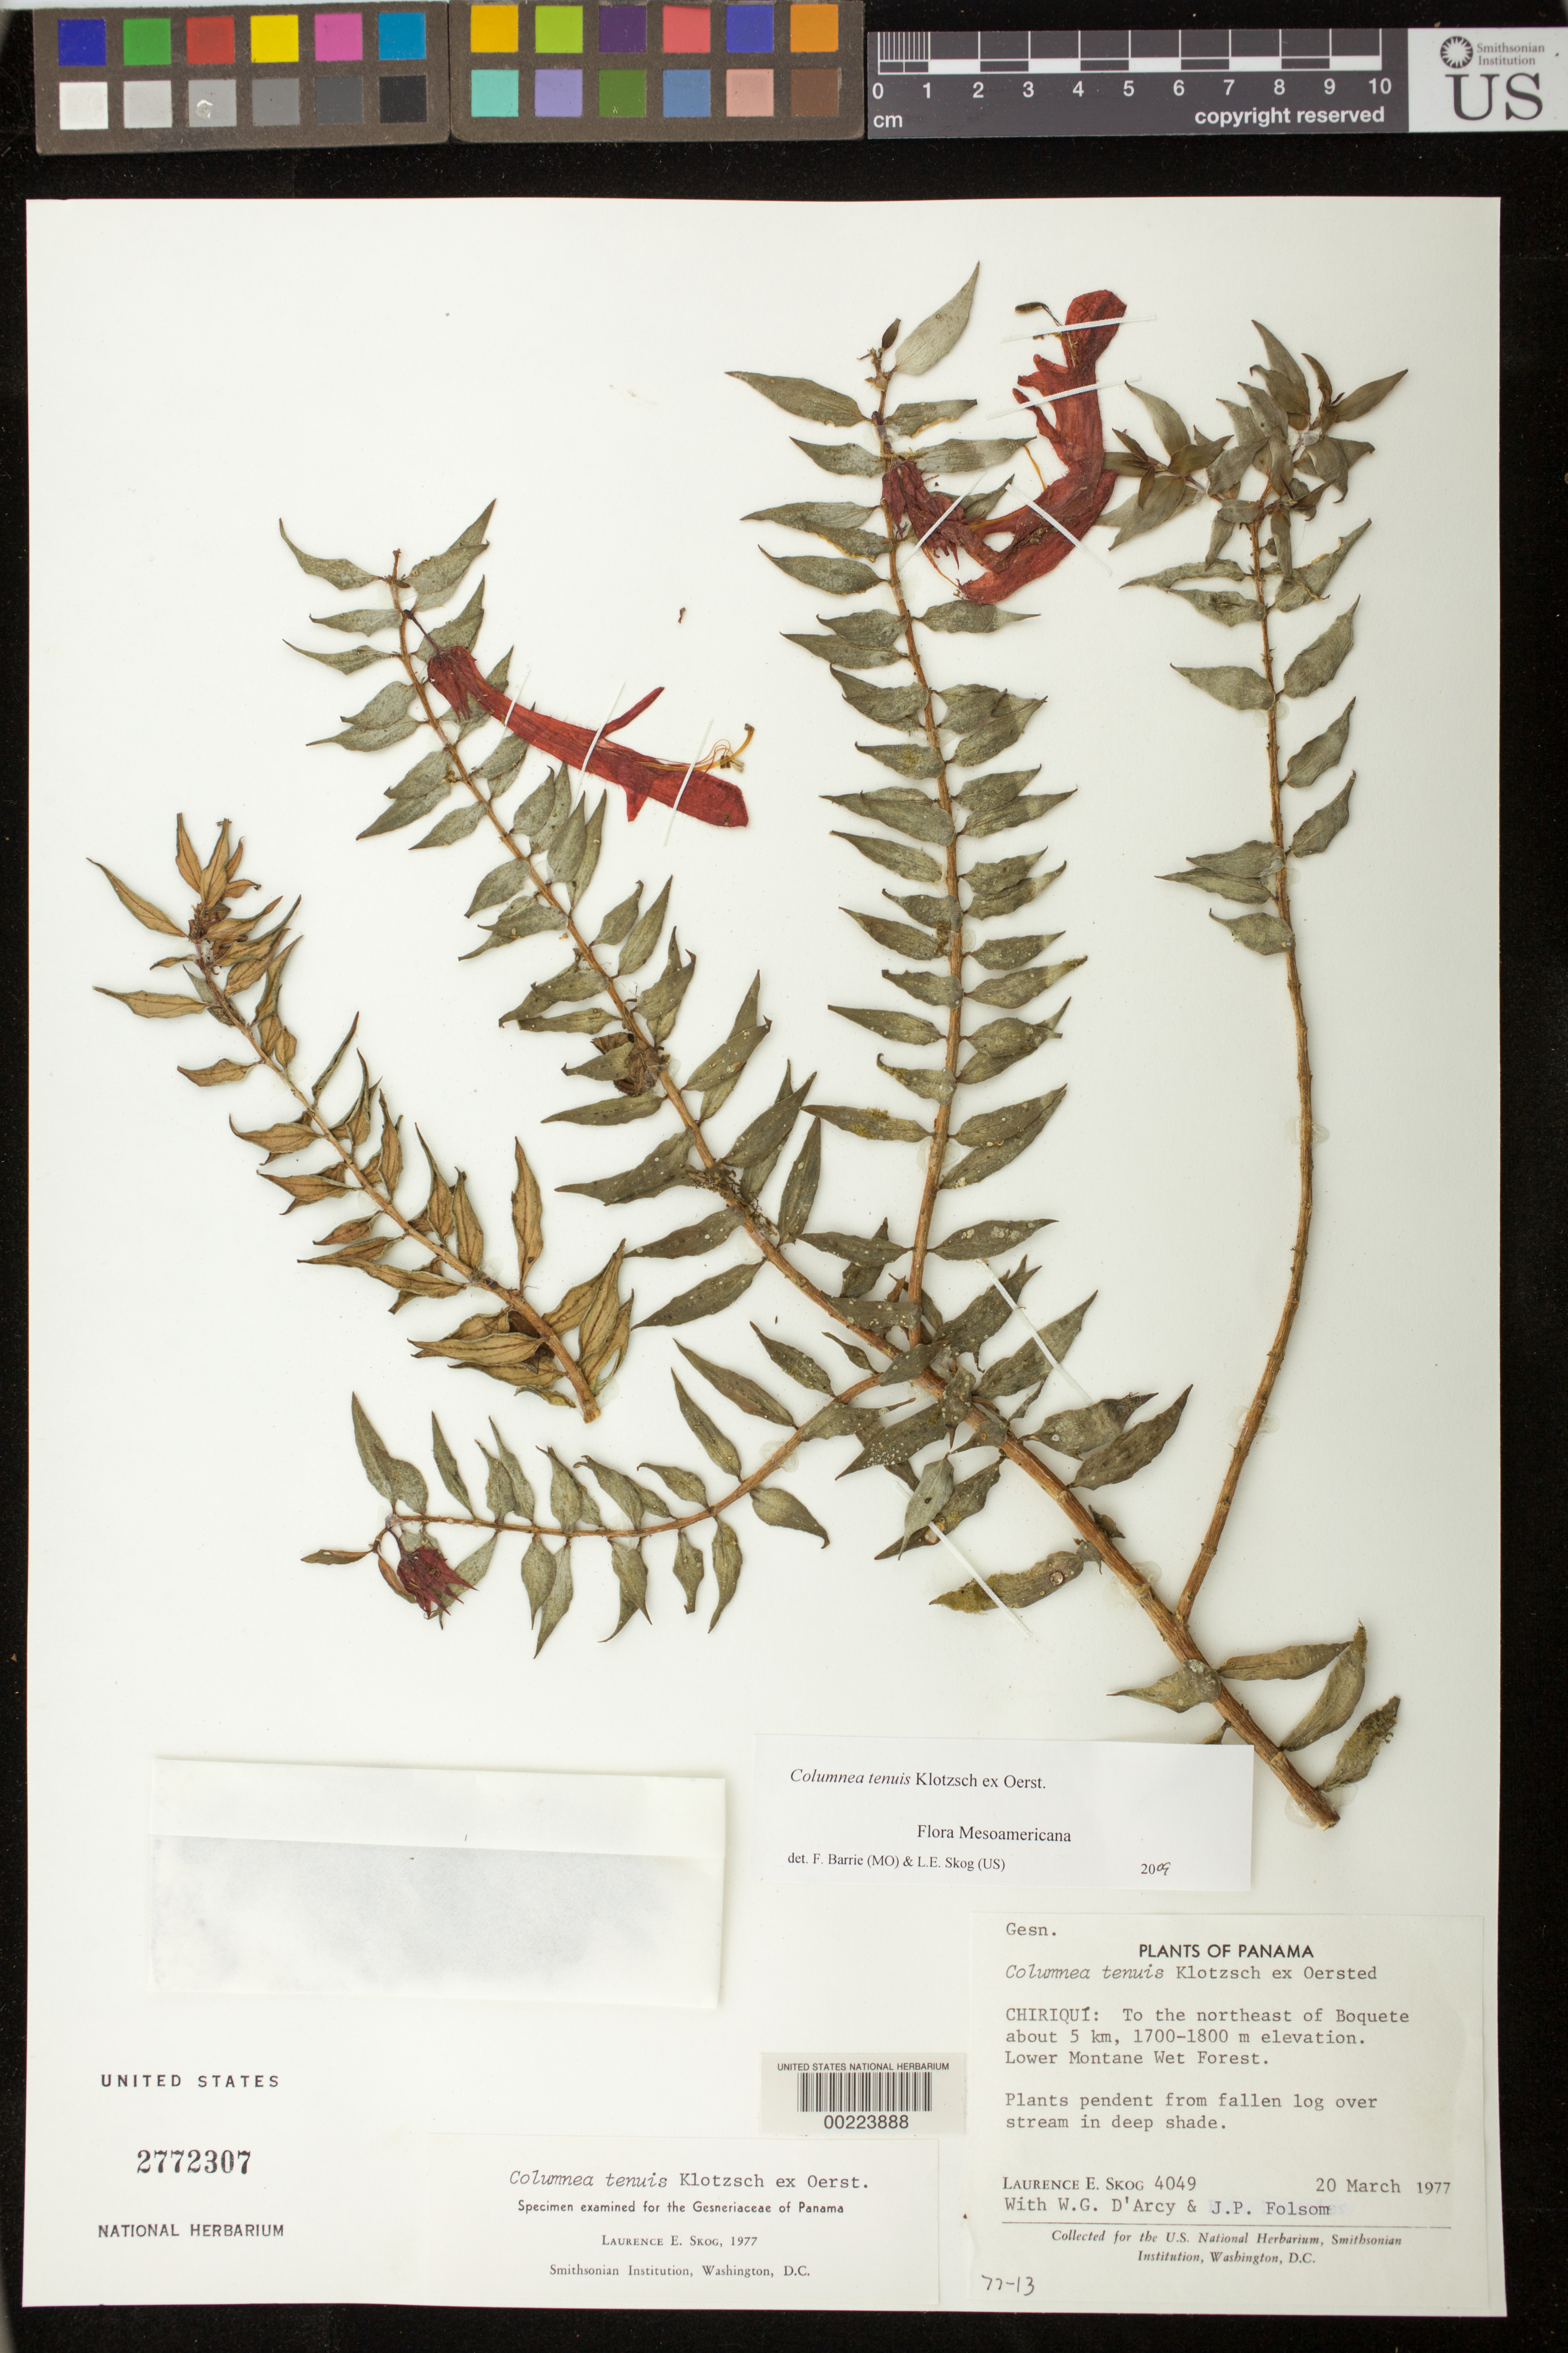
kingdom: Plantae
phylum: Tracheophyta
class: Magnoliopsida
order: Lamiales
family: Gesneriaceae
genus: Columnea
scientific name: Columnea tenuis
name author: Klotzsch ex Oerst.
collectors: L. E. Skog, W. G. D'Arcy & J. P. Folsom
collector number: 4049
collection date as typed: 20 Mar 1977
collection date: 1977-03-20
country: Panama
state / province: Chiriquí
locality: To the NE of Boquete about 5 km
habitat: Lower montane wet forest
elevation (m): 1700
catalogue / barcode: US 2772307